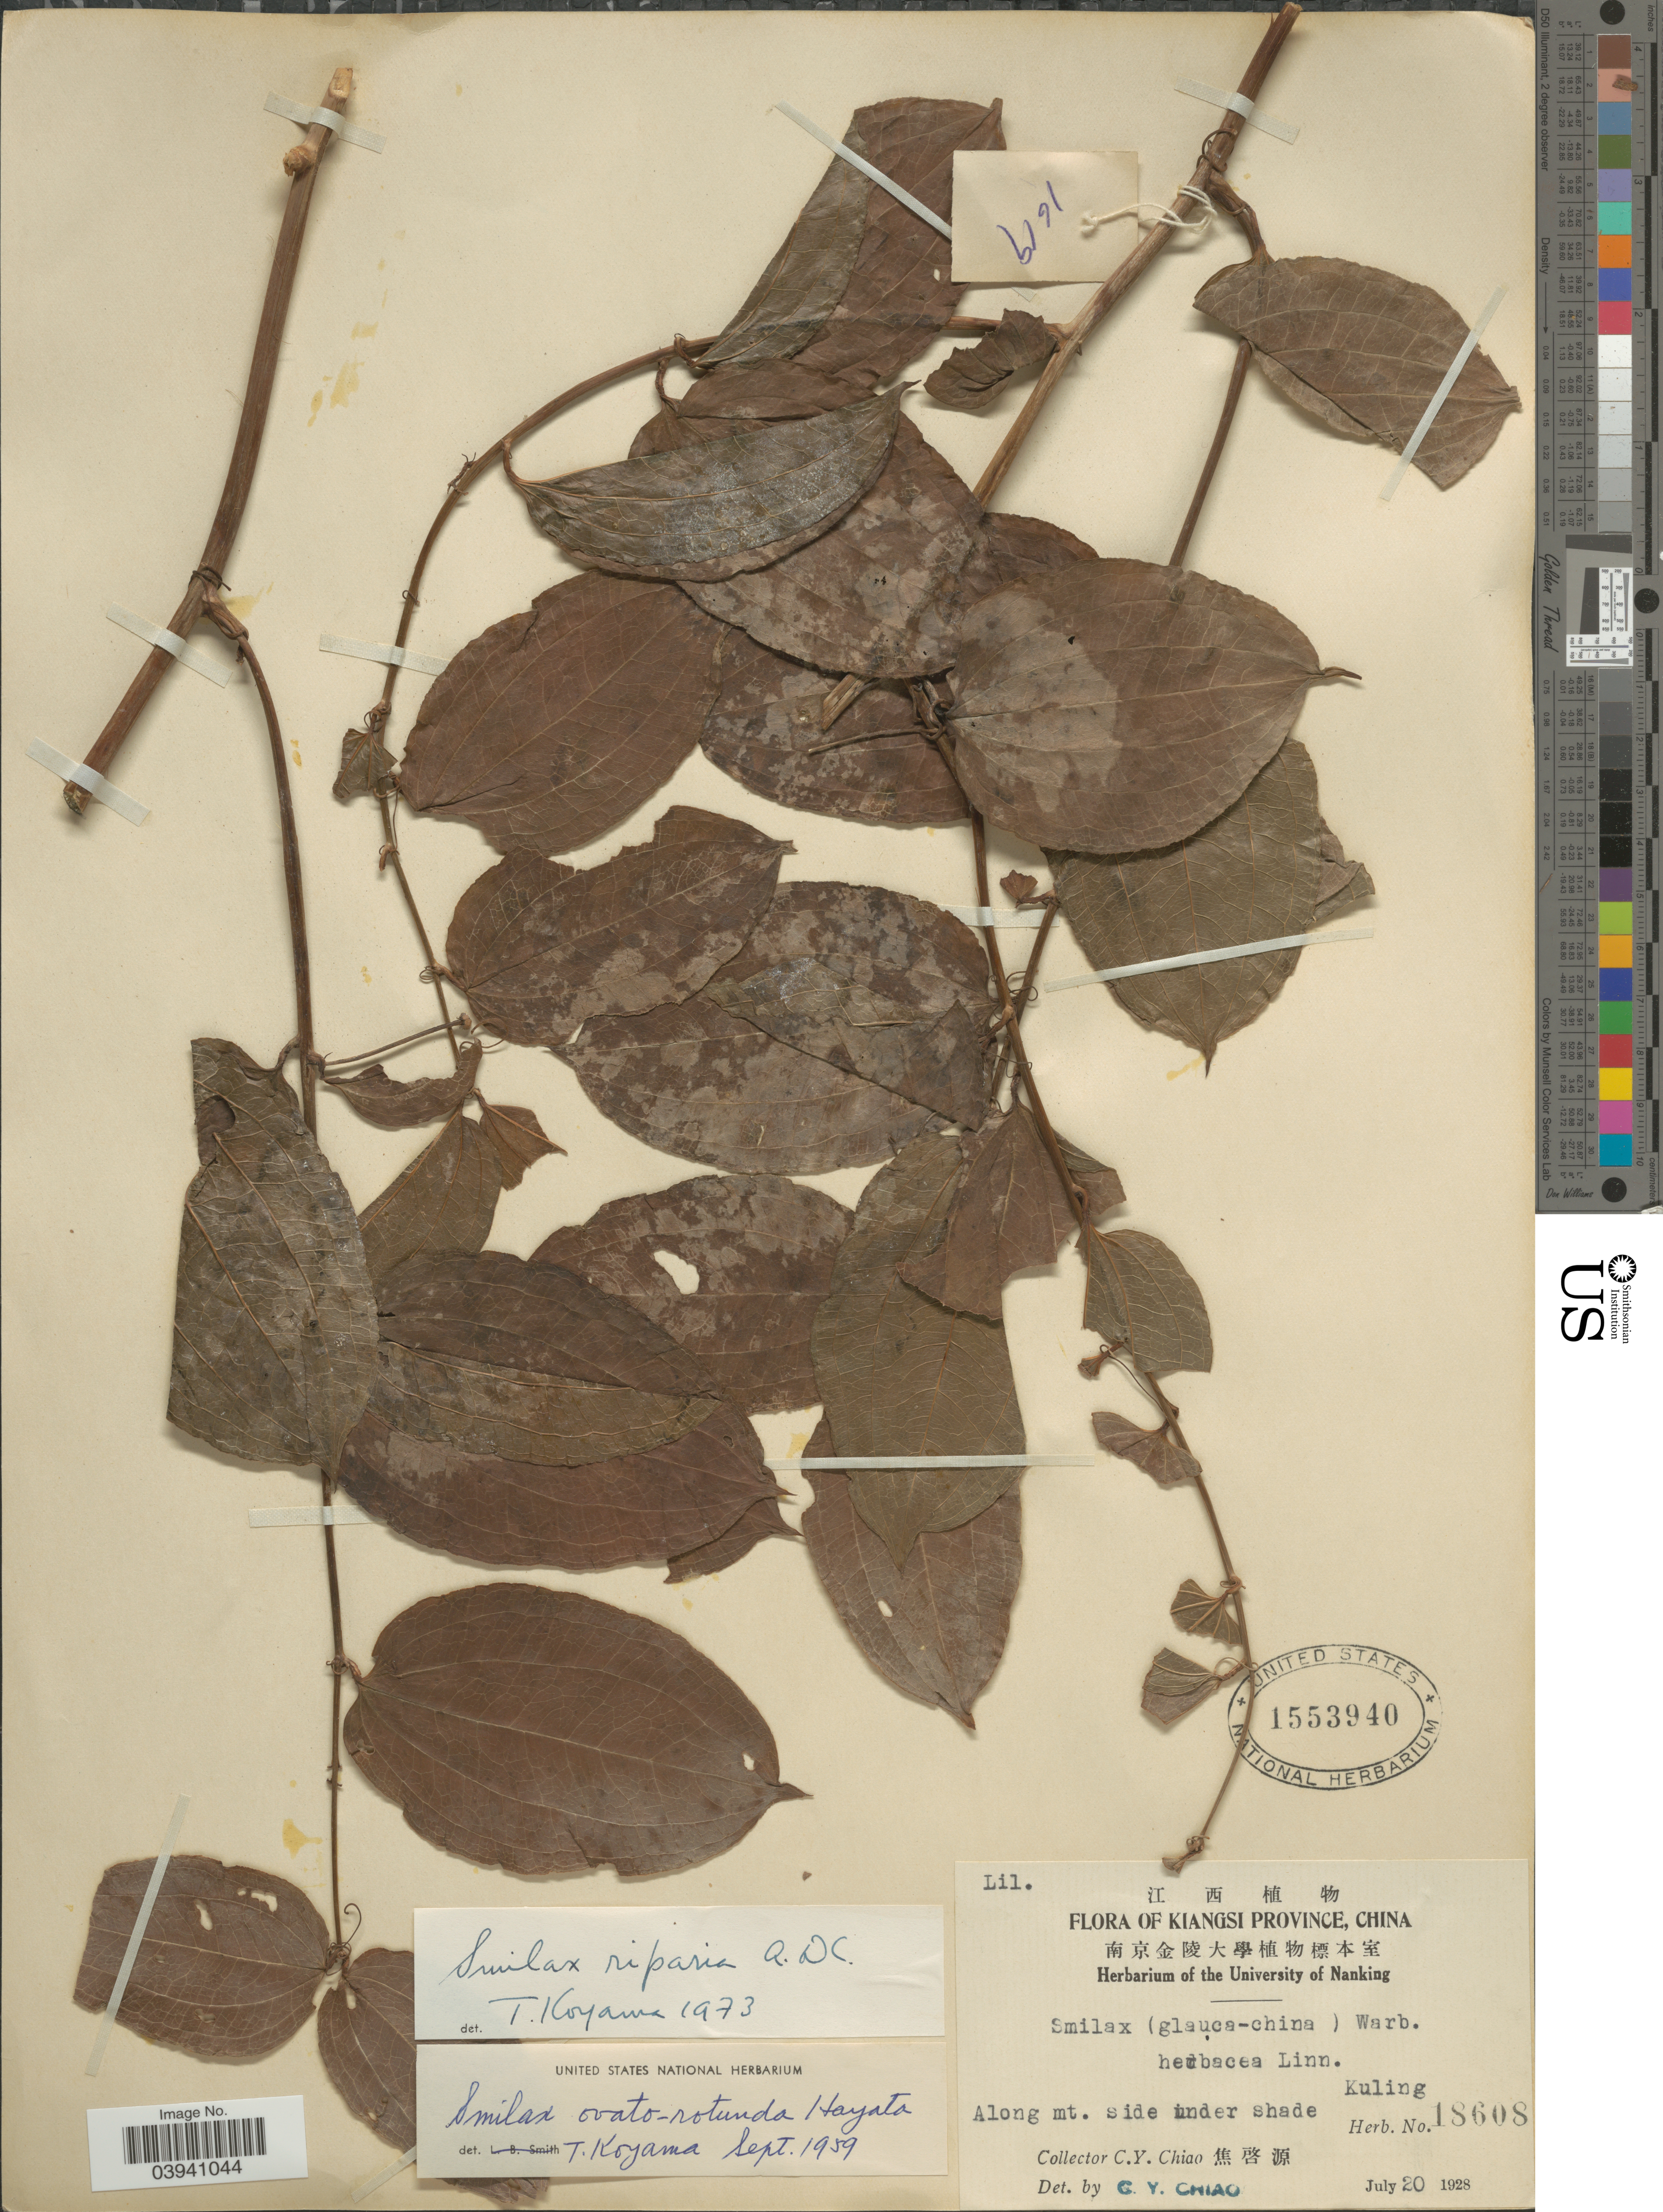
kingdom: Plantae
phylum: Tracheophyta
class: Liliopsida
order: Liliales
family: Smilacaceae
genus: Smilax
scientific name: Smilax riparia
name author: A. DC.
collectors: C. Y. Chiao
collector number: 18608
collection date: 1928-07-20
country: China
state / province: Jiangxi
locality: Kiangsi Province. Kuling. Along mt. side.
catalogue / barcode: US 1553940